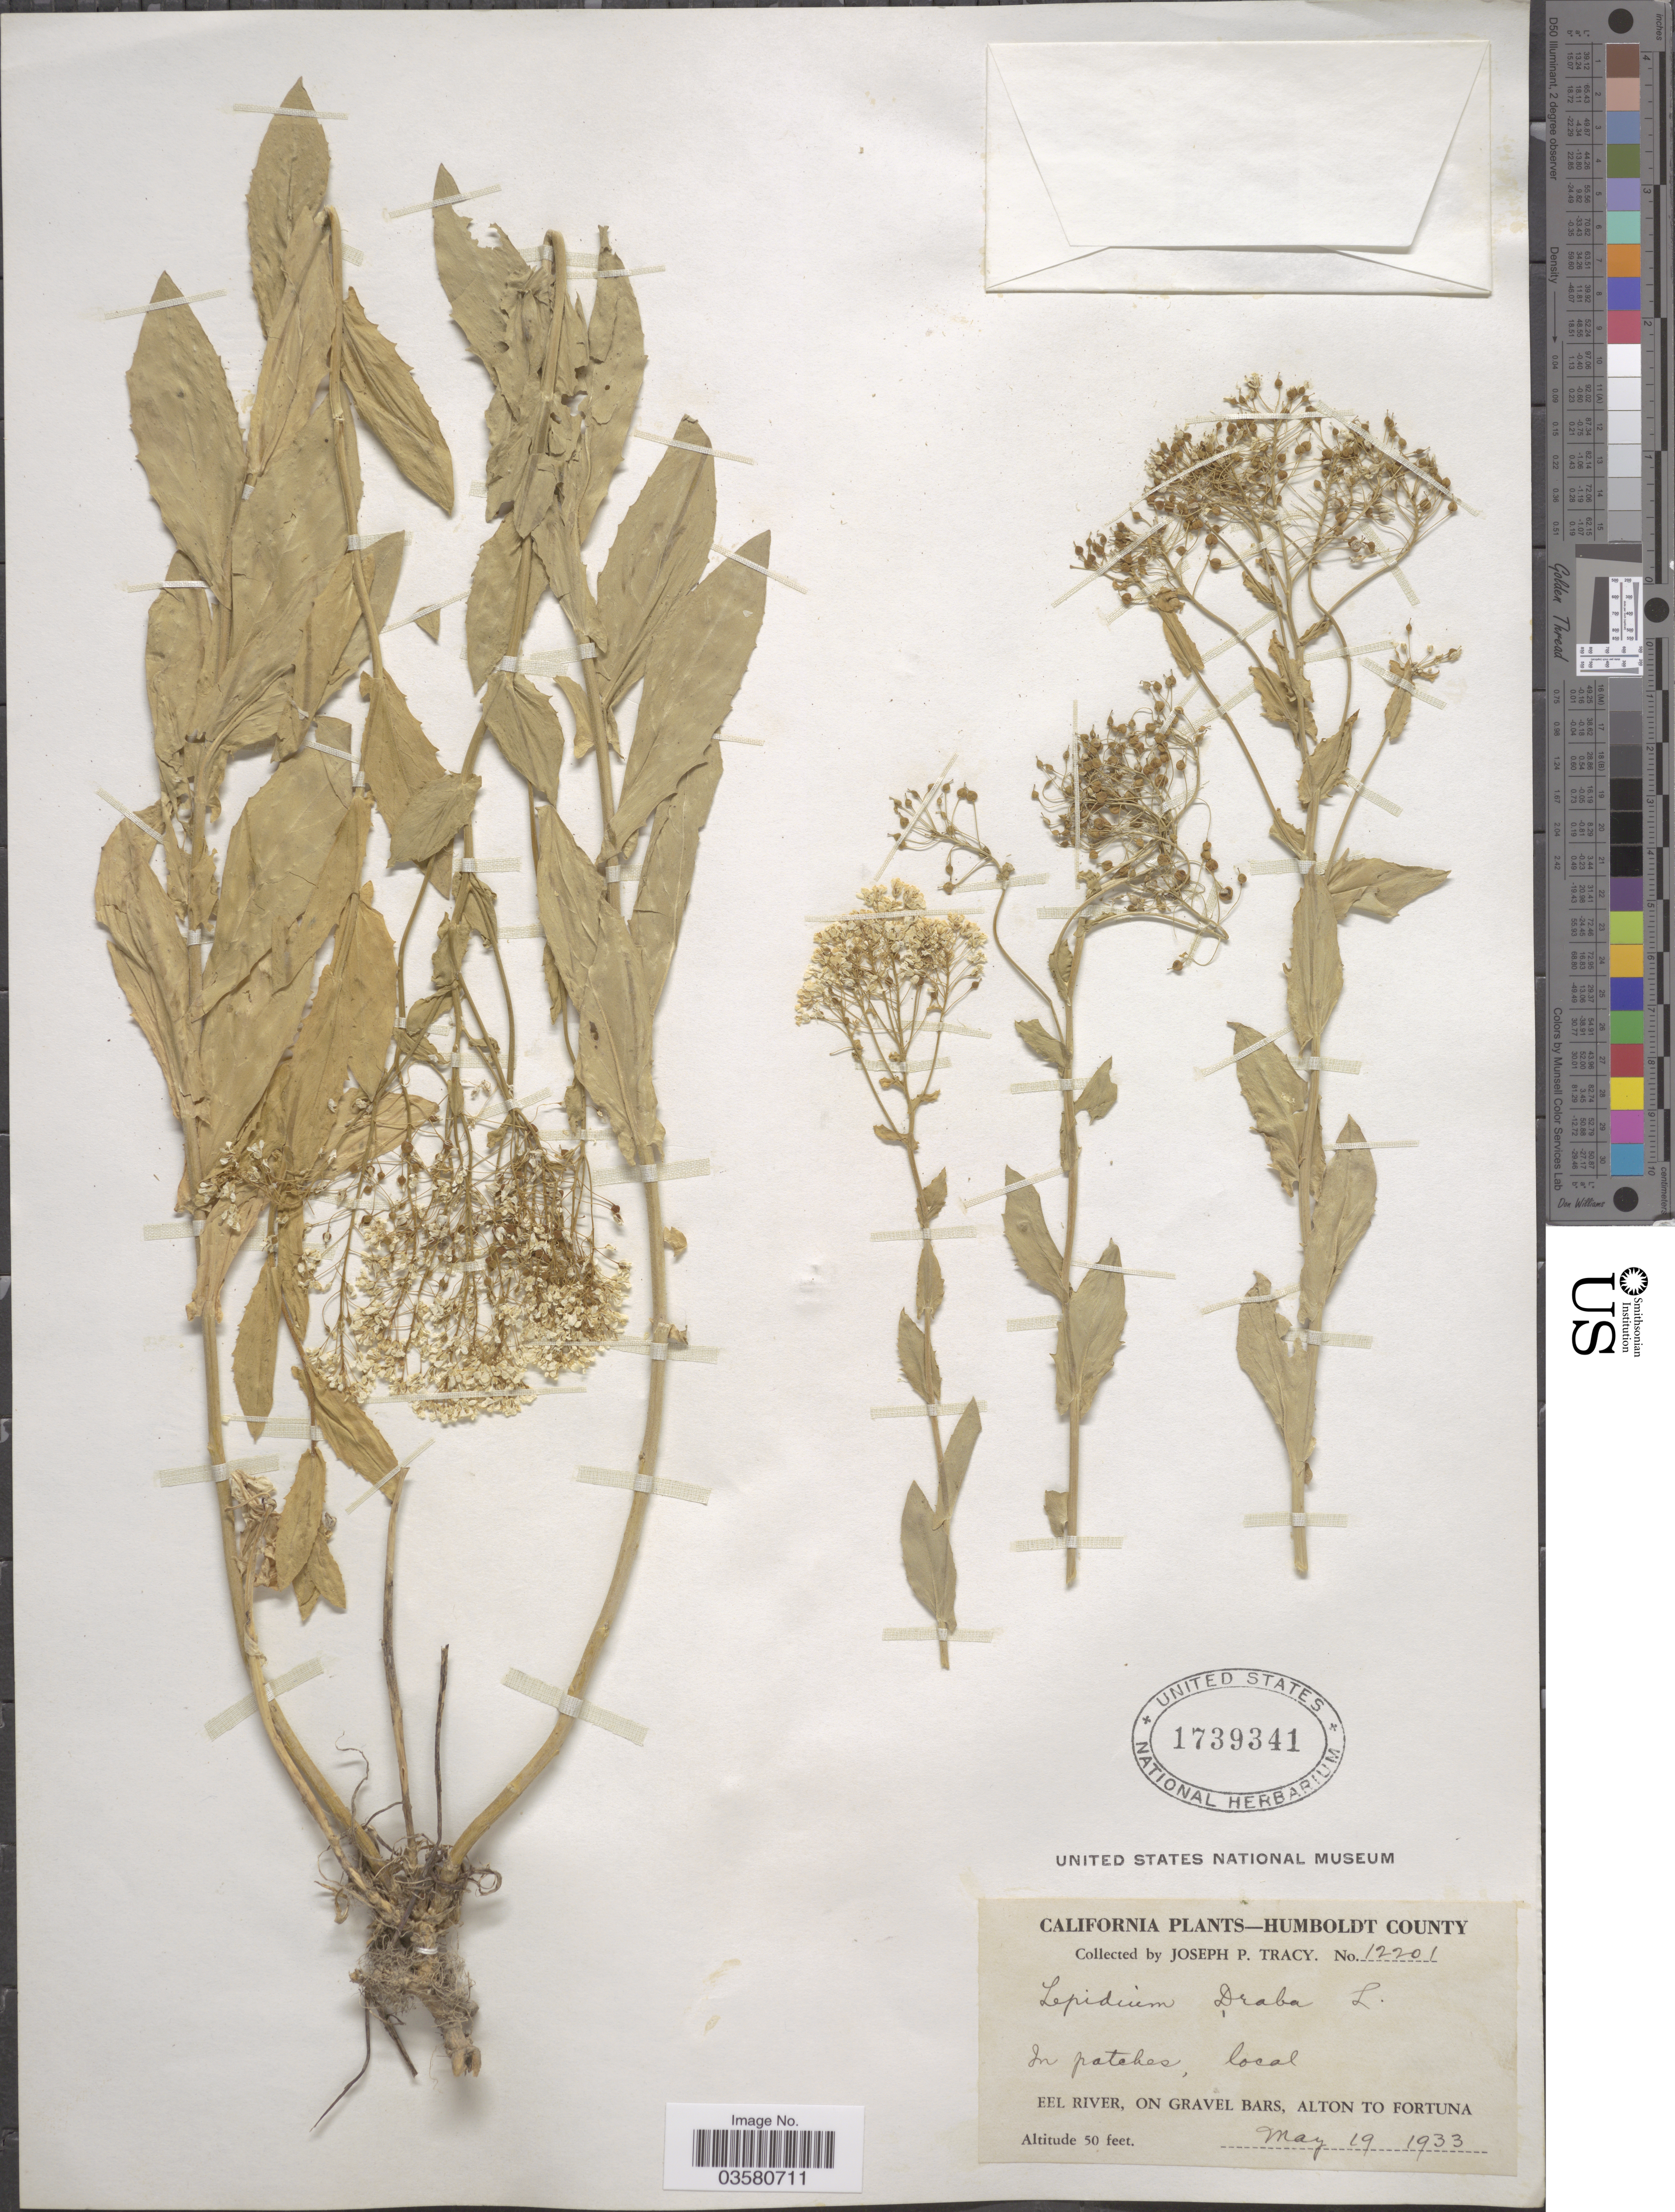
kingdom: Plantae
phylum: Tracheophyta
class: Magnoliopsida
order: Brassicales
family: Brassicaceae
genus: Lepidium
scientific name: Lepidium draba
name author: L.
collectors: J. Tracy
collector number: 12201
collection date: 1933-05-19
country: United States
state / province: California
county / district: Humboldt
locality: Humboldt County. Eel River, on gravel bars, Alton to Fortuna.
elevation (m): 15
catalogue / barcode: US 1739341